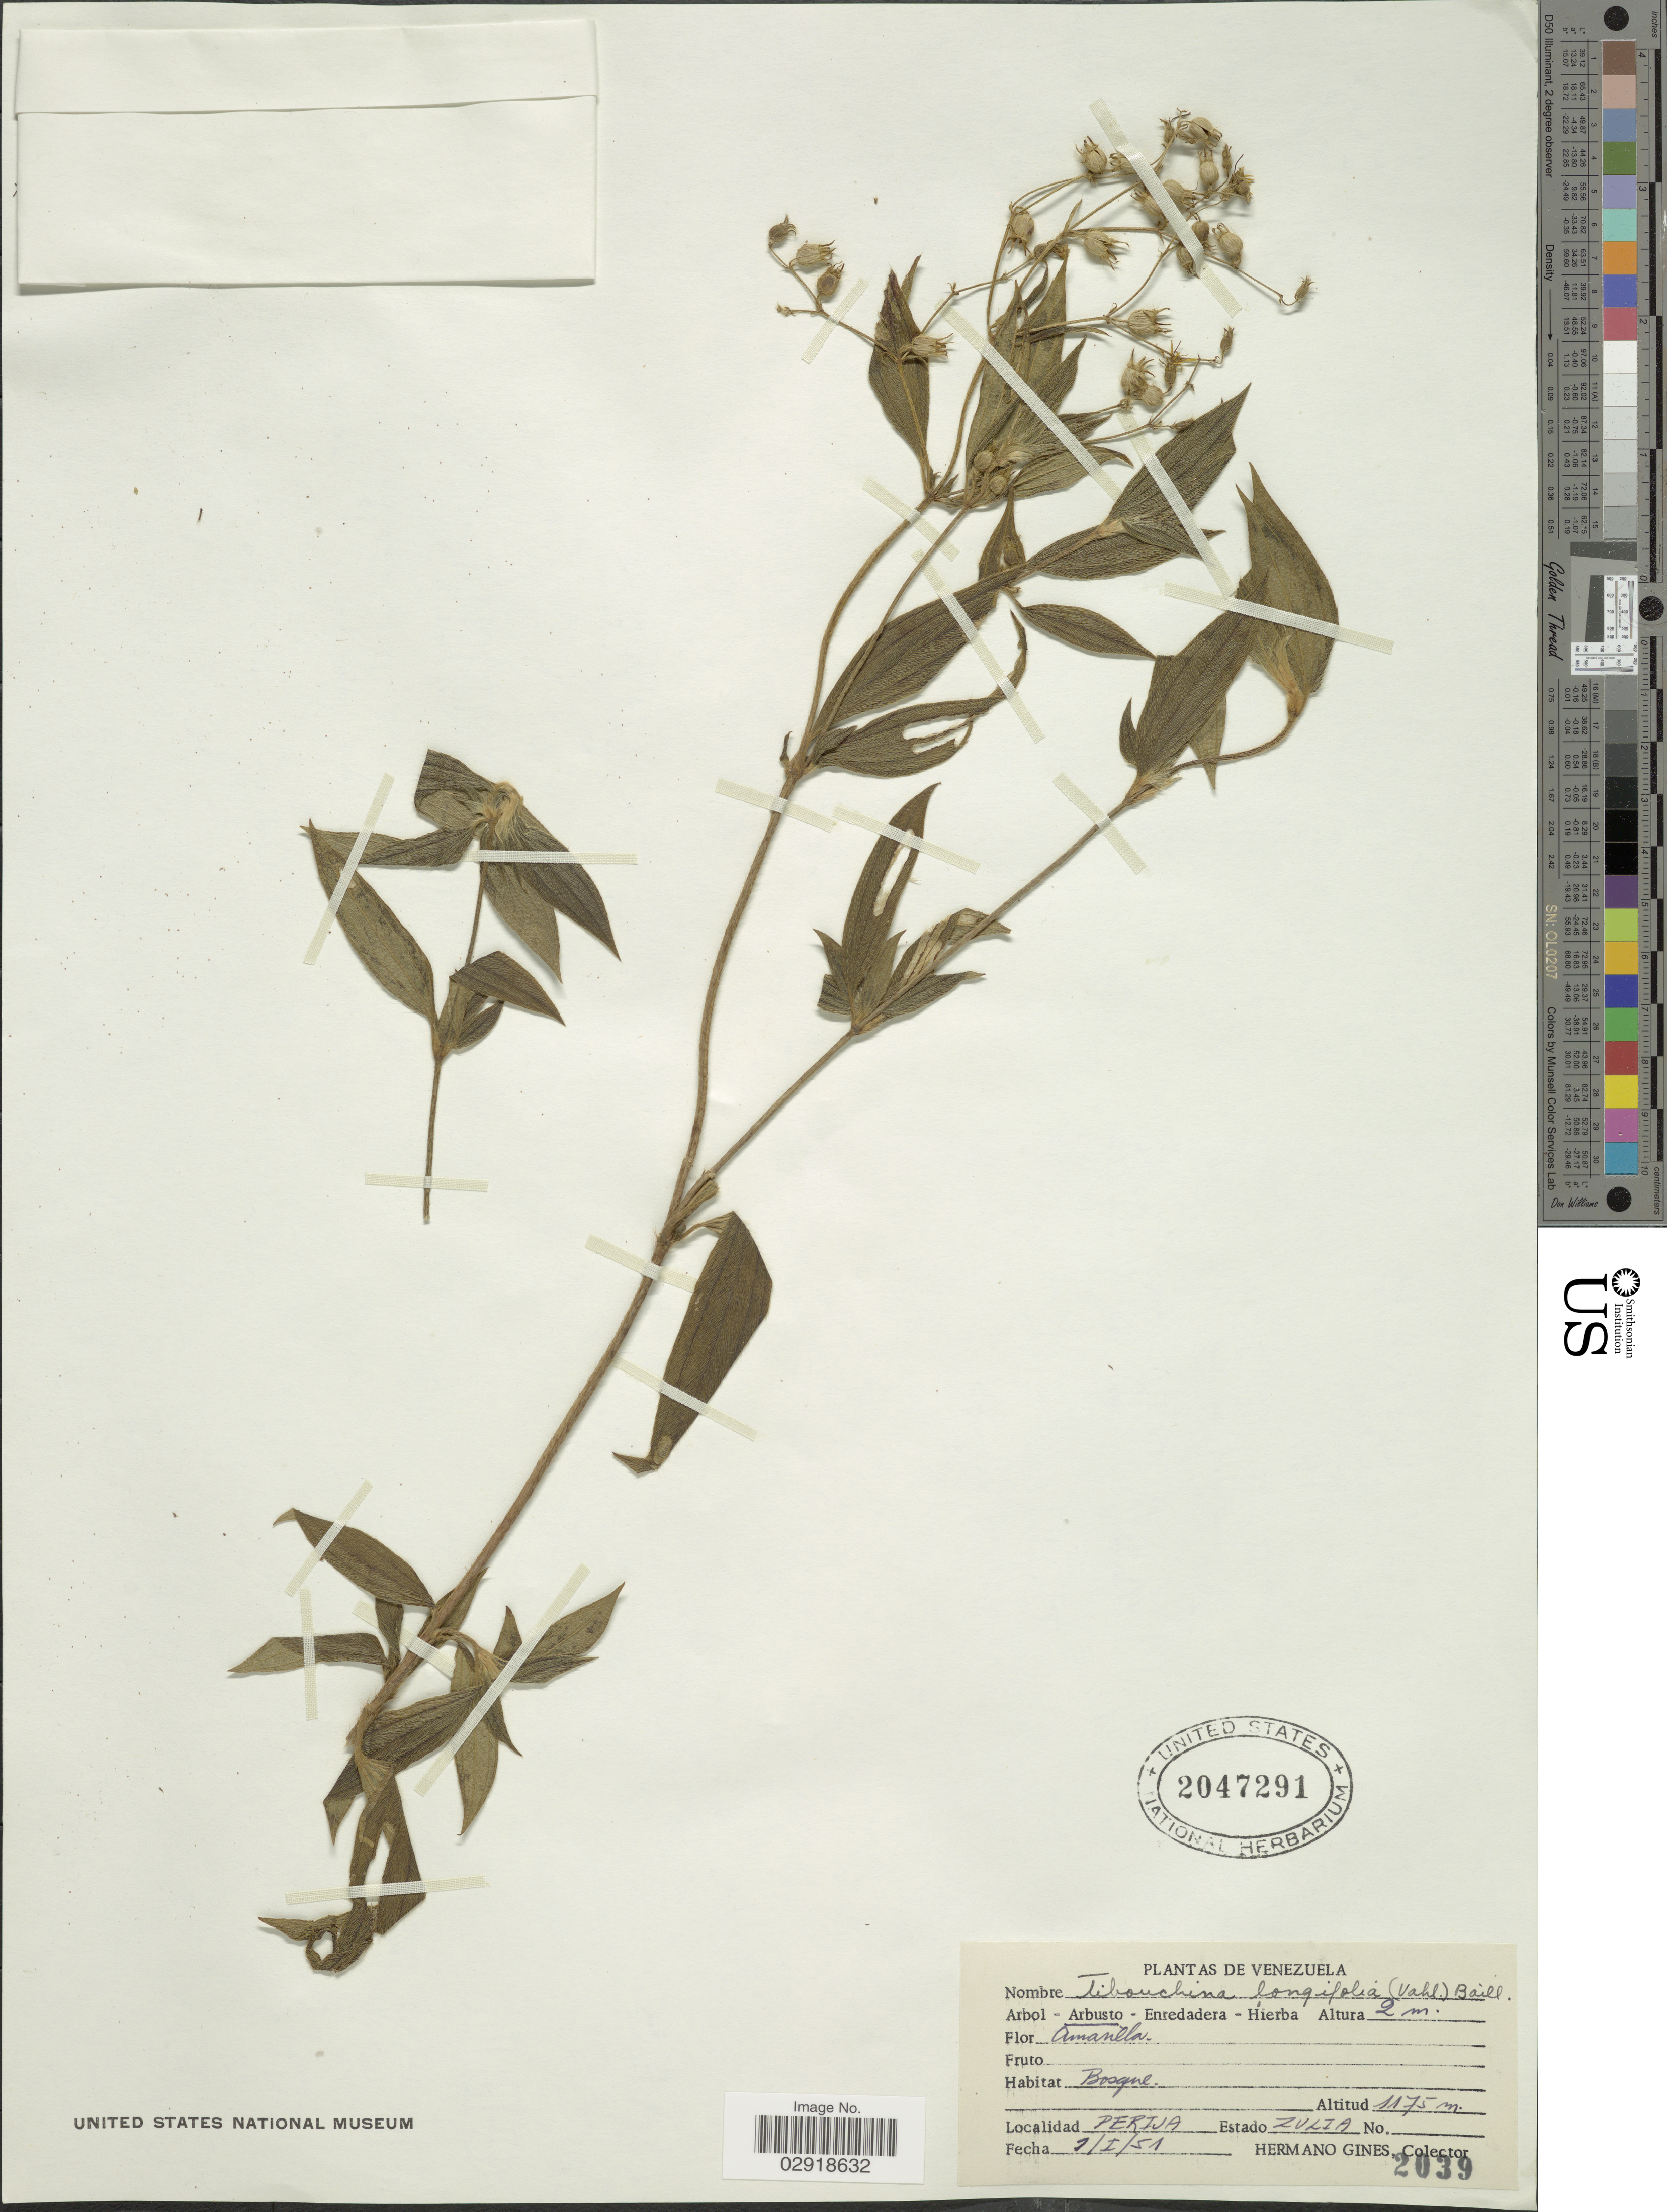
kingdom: Plantae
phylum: Tracheophyta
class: Magnoliopsida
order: Myrtales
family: Melastomataceae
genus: Chaetogastra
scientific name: Chaetogastra longifolia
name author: (Vahl) DC.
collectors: Bro. Gines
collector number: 2039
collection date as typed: Transcribed d/m/y: 9/1/51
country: Venezuela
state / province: Zulia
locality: Perija.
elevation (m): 1175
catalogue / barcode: US 2047291